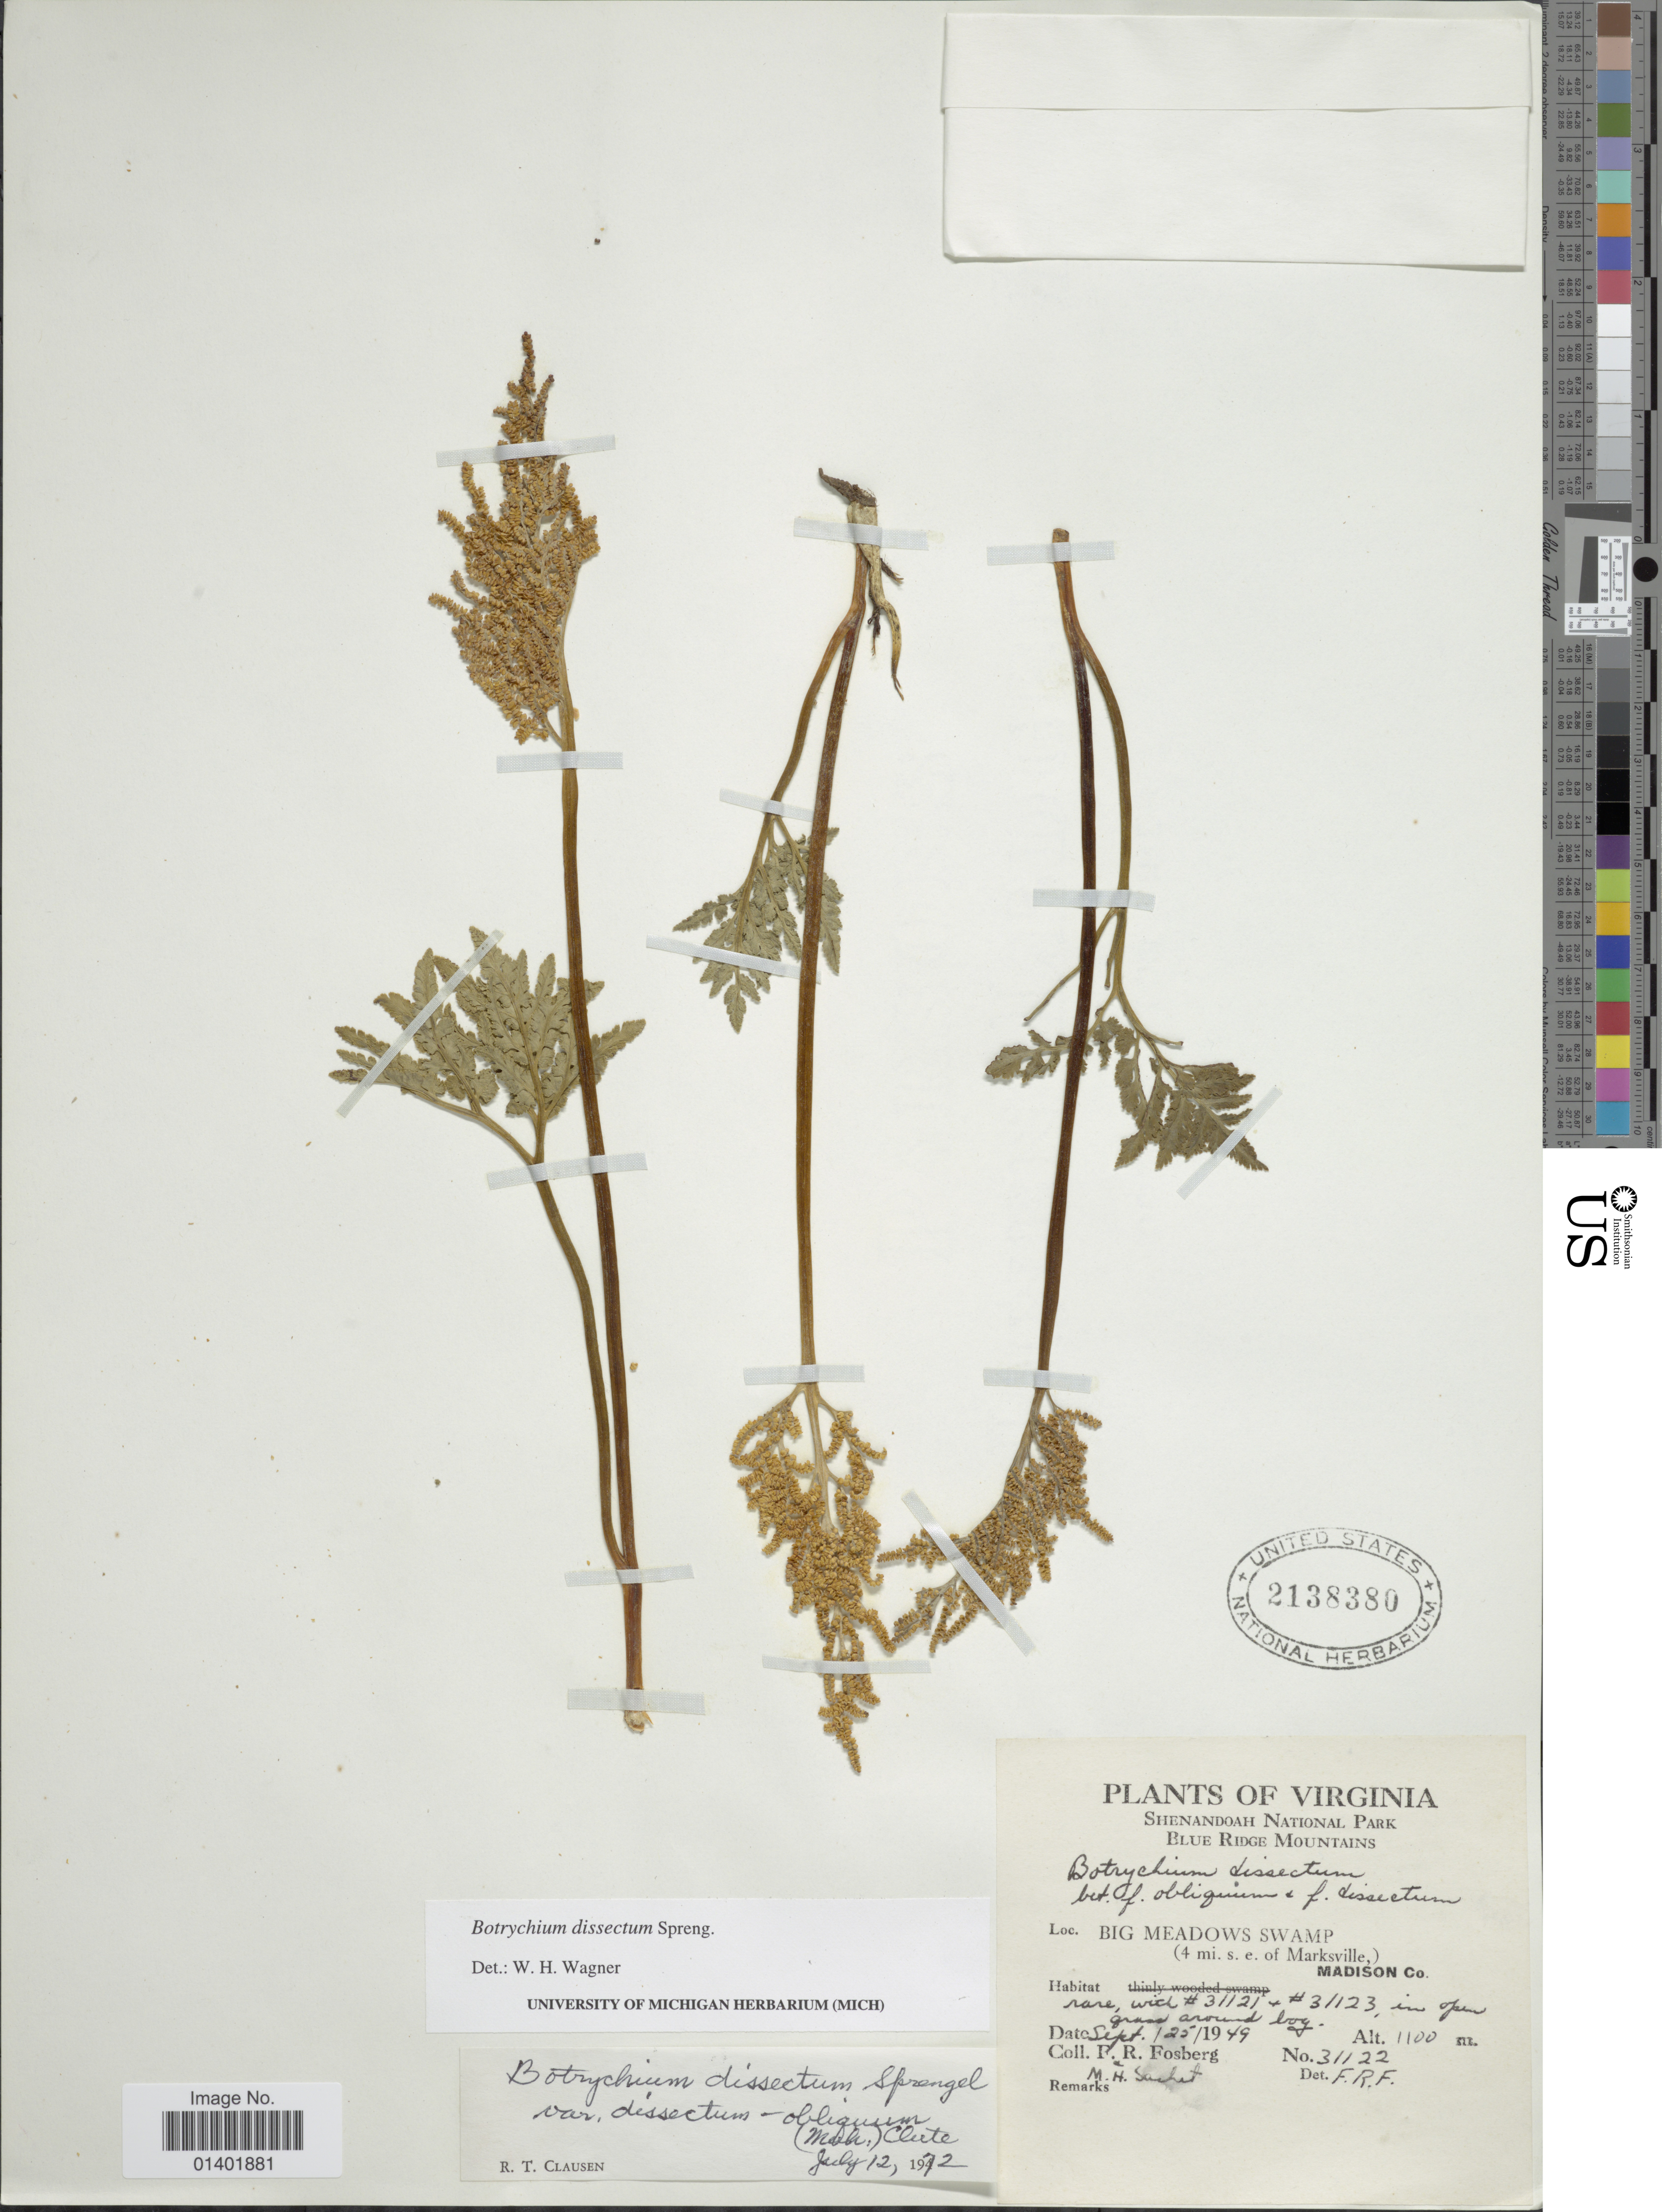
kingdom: Plantae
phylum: Tracheophyta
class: Polypodiopsida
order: Ophioglossales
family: Ophioglossaceae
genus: Botrychium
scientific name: Botrychium dissectum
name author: Spreng.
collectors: F. R. Fosberg & M.-H. Sachet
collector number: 31122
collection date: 1949-09-25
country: United States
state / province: Virginia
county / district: Madison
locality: Shenandoah National Park Blue Ridge Mountains Big meadows swamp (4 mi. s. e. of Marksville) Madison Co.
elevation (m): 1100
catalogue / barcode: US 2138380